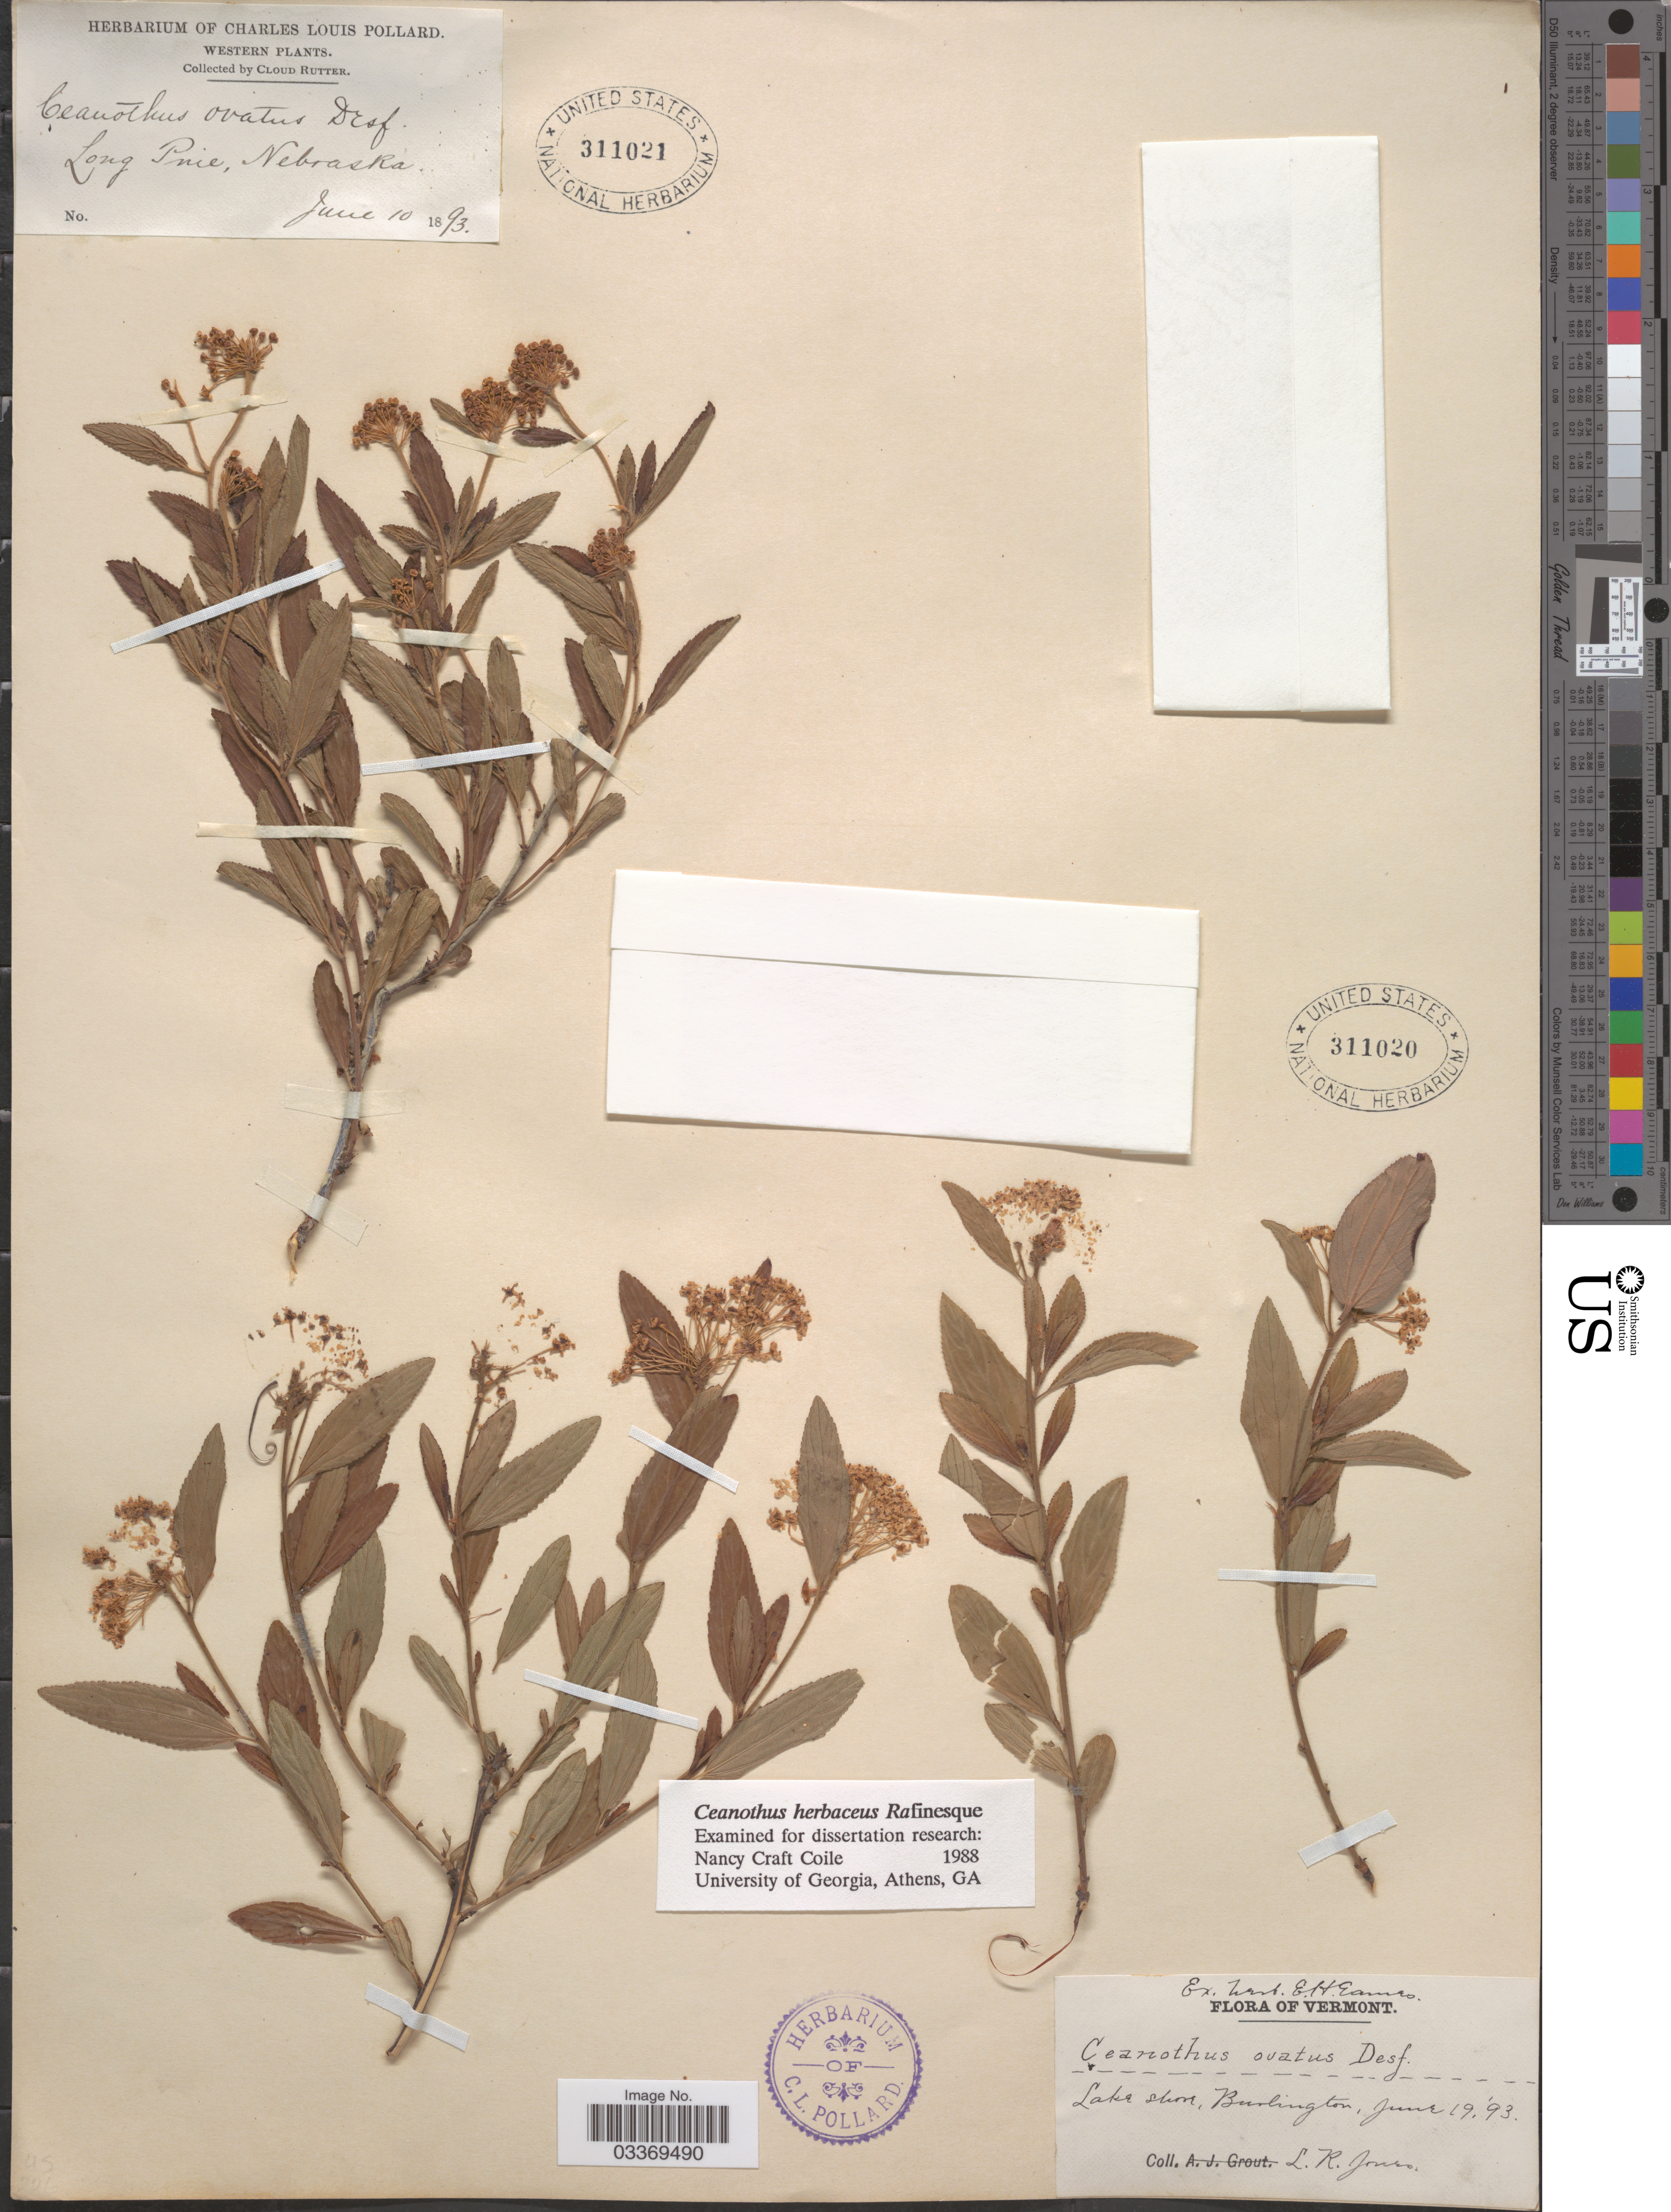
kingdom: Plantae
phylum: Tracheophyta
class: Magnoliopsida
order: Rosales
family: Rhamnaceae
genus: Ceanothus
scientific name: Ceanothus ovatus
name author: Desf.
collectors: L. R. Jones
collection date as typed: Transcribed d/m/y: 19/6/93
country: United States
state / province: Vermont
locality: Lake shore, Burlington.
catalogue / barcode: US 311020